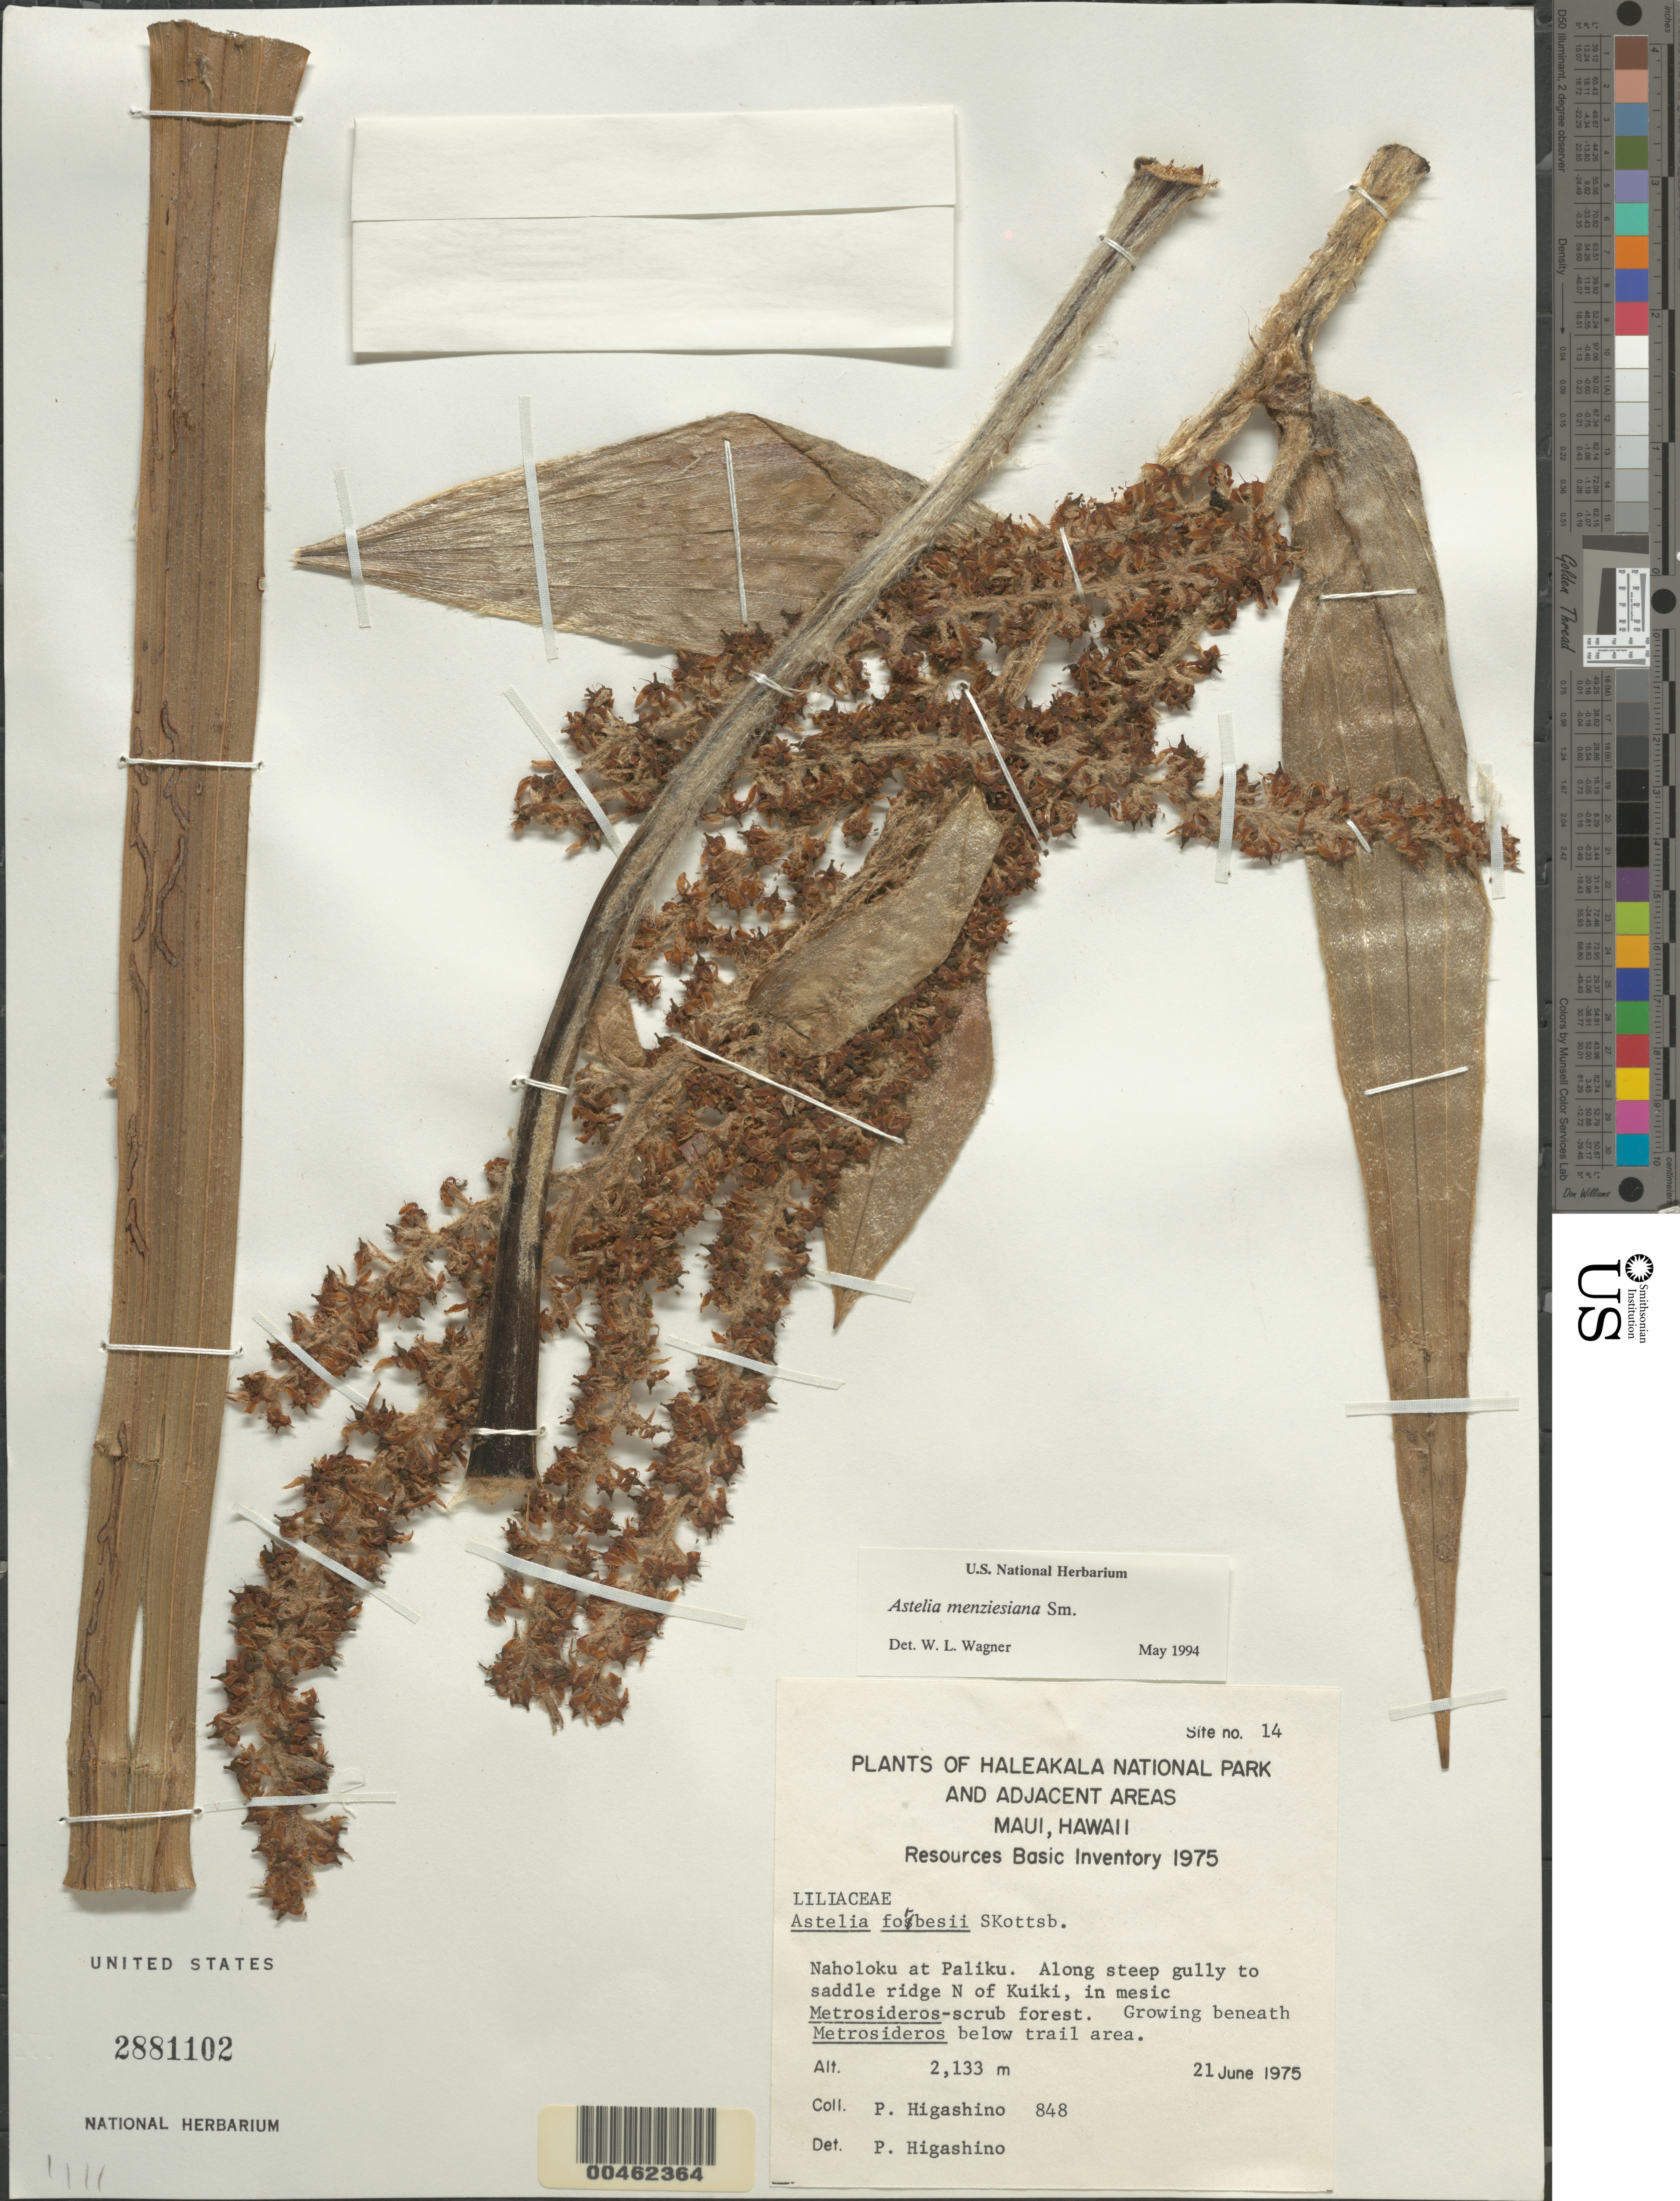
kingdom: Plantae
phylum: Tracheophyta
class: Liliopsida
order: Asparagales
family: Asteliaceae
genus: Astelia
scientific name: Astelia menziesiana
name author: Sm.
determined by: Wagner, W. L., (BOT), Smithsonian Institution - National Museum of Natural History (UNITED STATES)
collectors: P. Higashino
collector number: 848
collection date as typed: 21 Jun 1975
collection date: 1975-06-21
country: United States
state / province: Hawaii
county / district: Maui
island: Maui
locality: Naholoku at Paliku. Along steep gully to saddle ridge N of Kuiki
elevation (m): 2133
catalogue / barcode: US 2881102